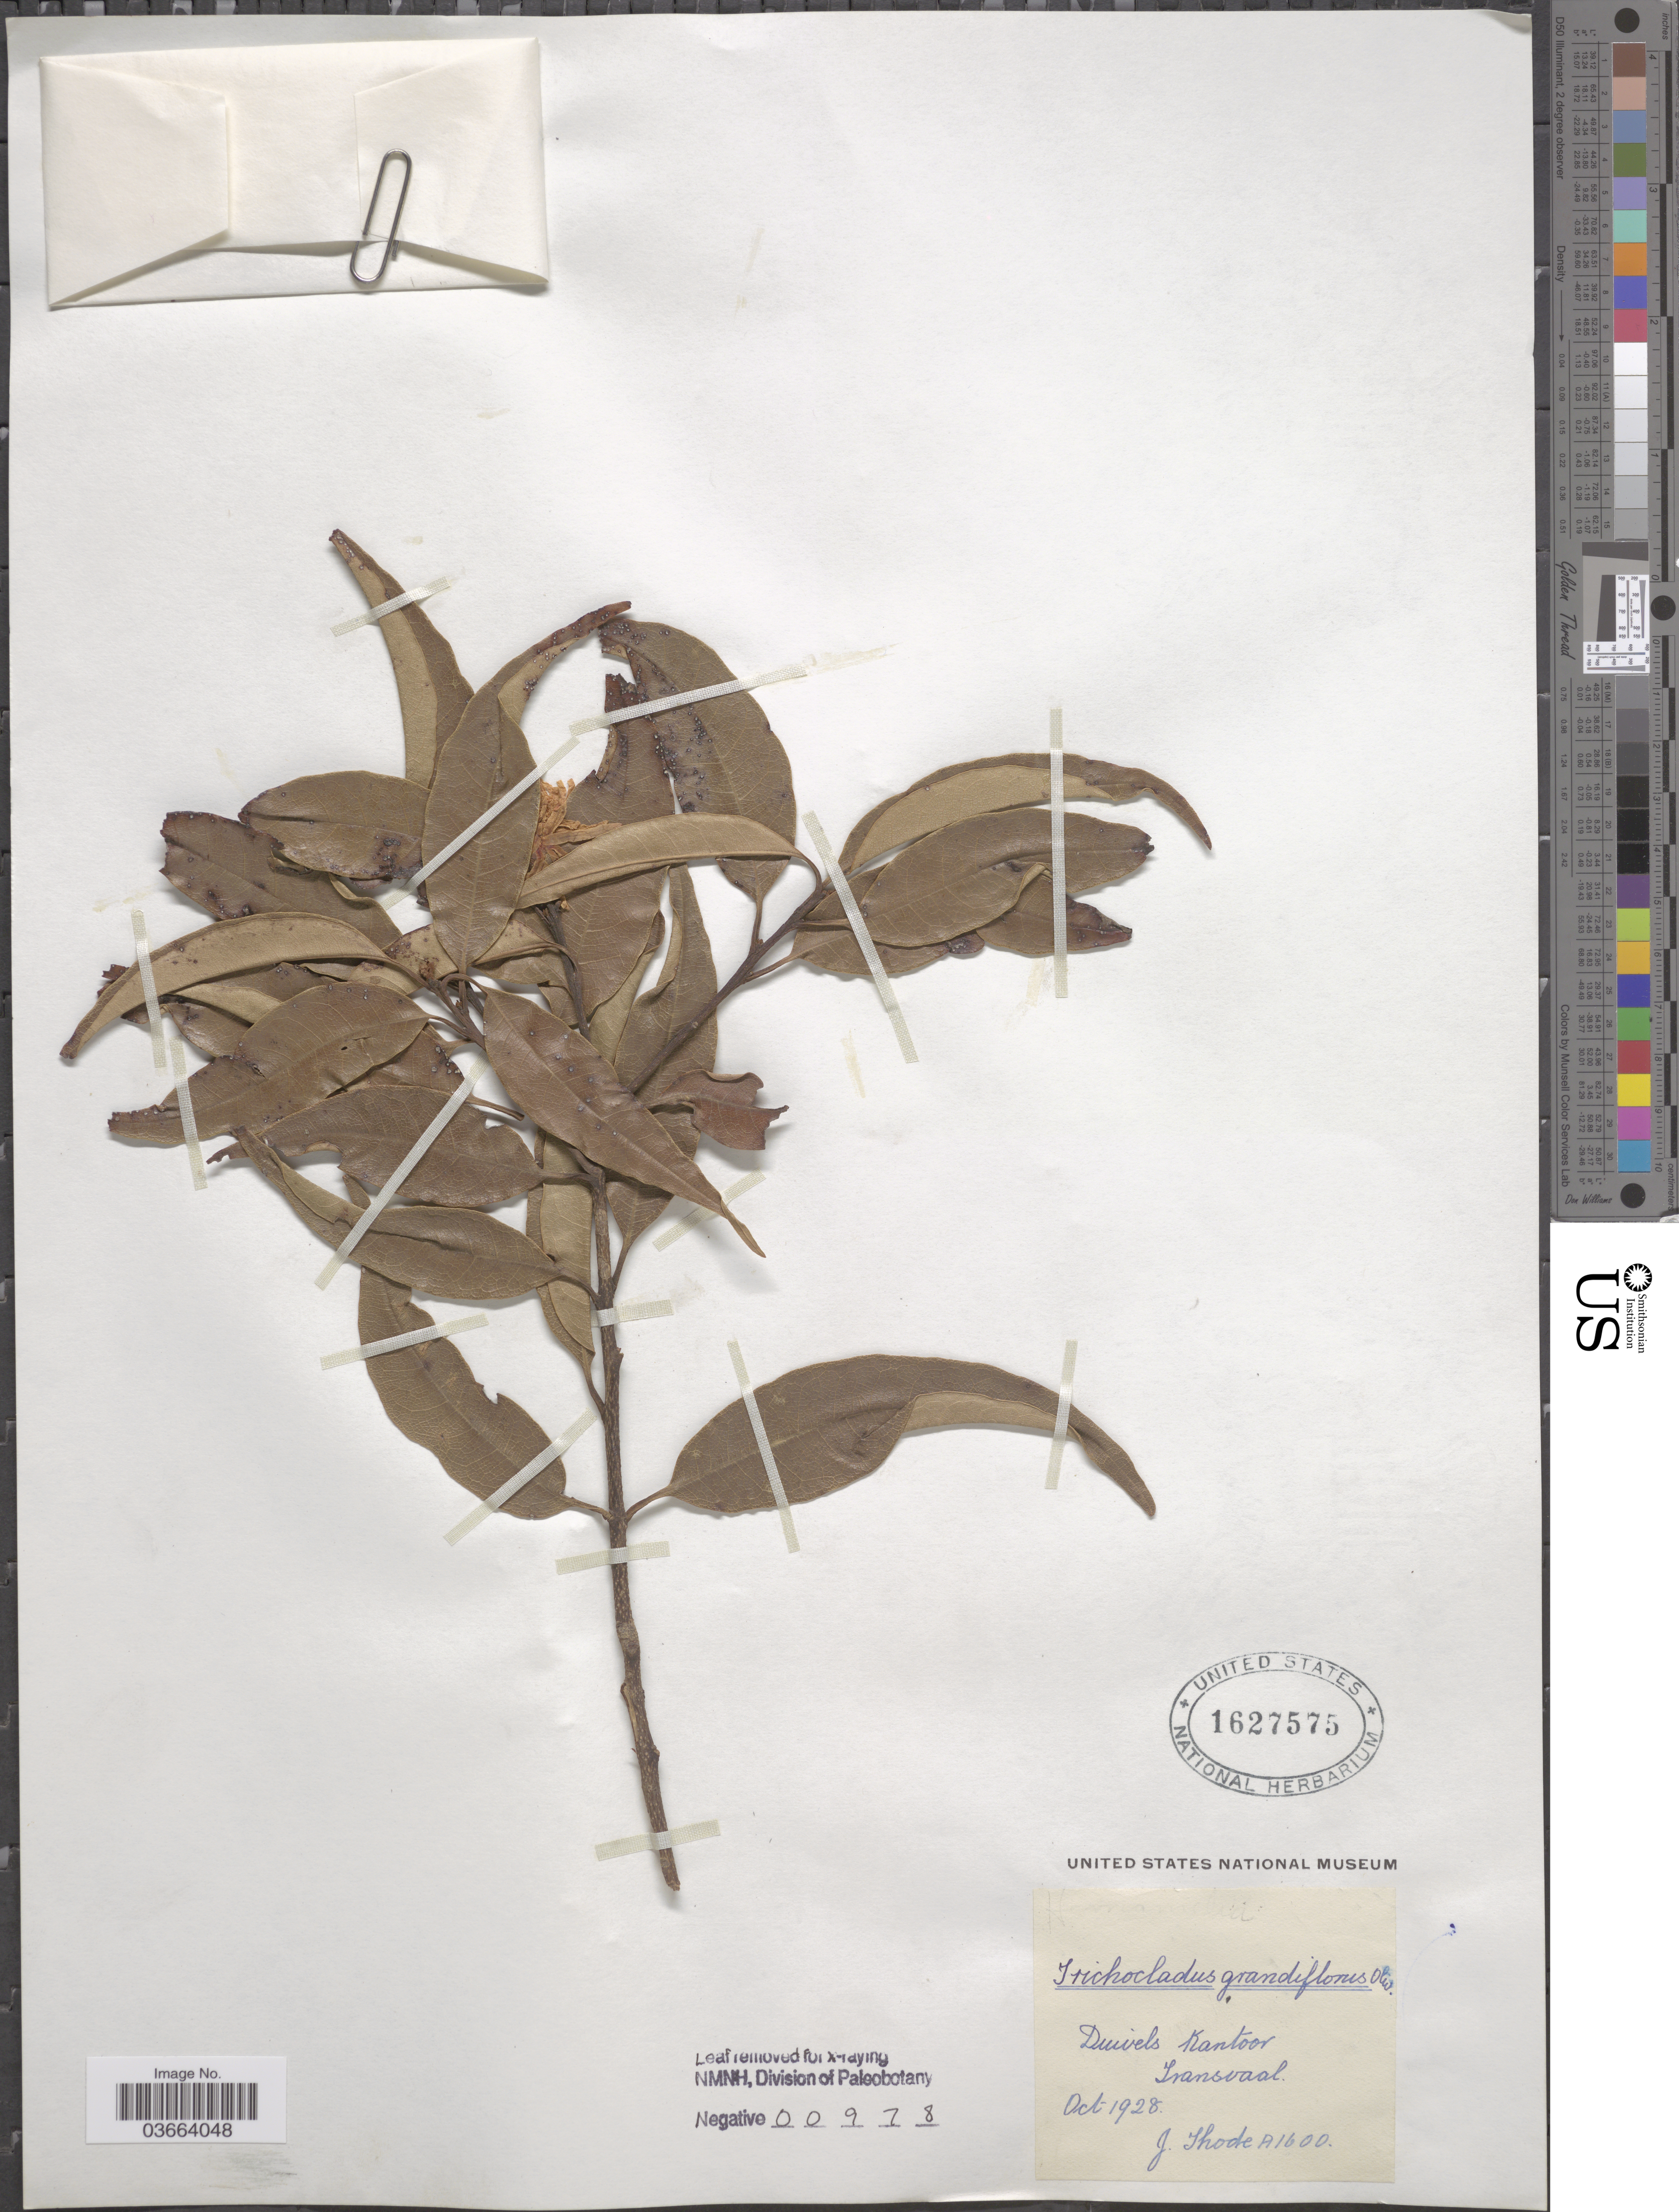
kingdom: Plantae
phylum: Tracheophyta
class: Magnoliopsida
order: Saxifragales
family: Hamamelidaceae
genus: Trichocladus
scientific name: Trichocladus grandiflorus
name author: Oliv.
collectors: J. Thode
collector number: A1600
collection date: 1928-10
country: South Africa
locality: Duivels Kantoor. Transvaal.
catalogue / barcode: US 1627575